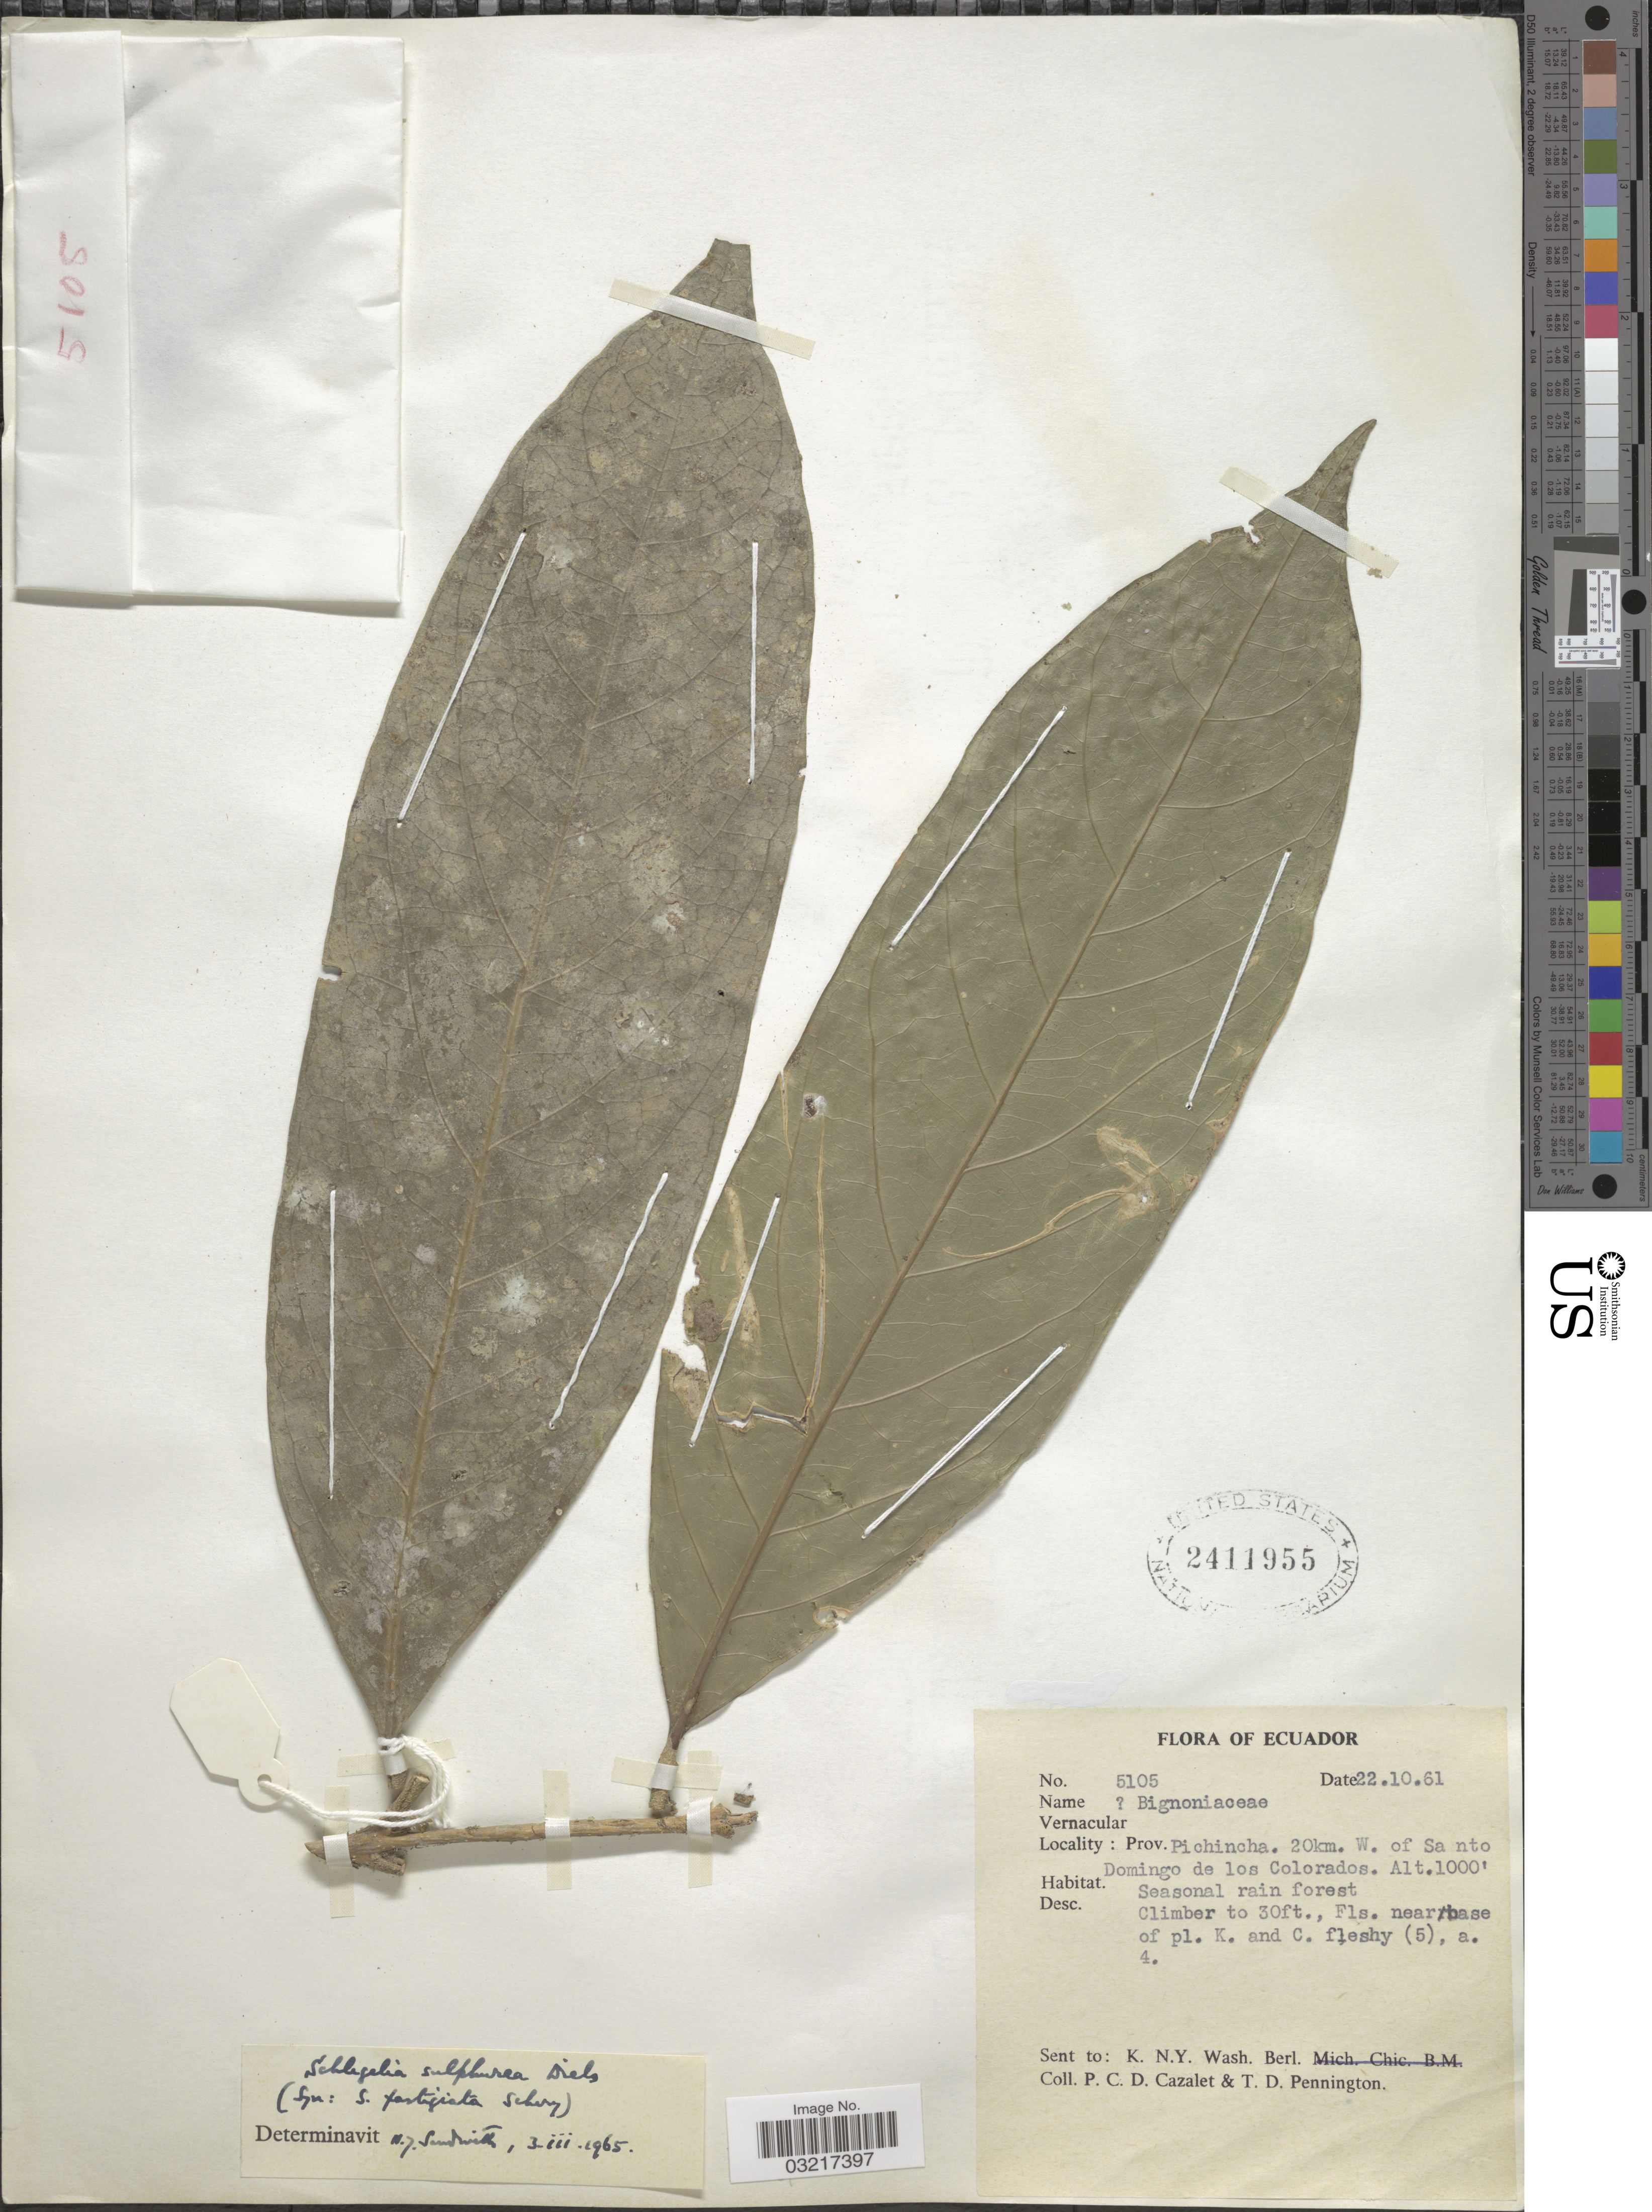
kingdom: Plantae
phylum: Tracheophyta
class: Magnoliopsida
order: Lamiales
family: Schlegeliaceae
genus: Schlegelia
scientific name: Schlegelia sulphurea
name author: Diels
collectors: P. C. D. Cazalet & T. D. Pennington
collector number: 5105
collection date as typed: Transcribed d/m/y: 22/10/61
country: Ecuador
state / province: Pichincha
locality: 20km. W. of Santo Domingo de los Colorados.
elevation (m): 305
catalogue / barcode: US 2411955